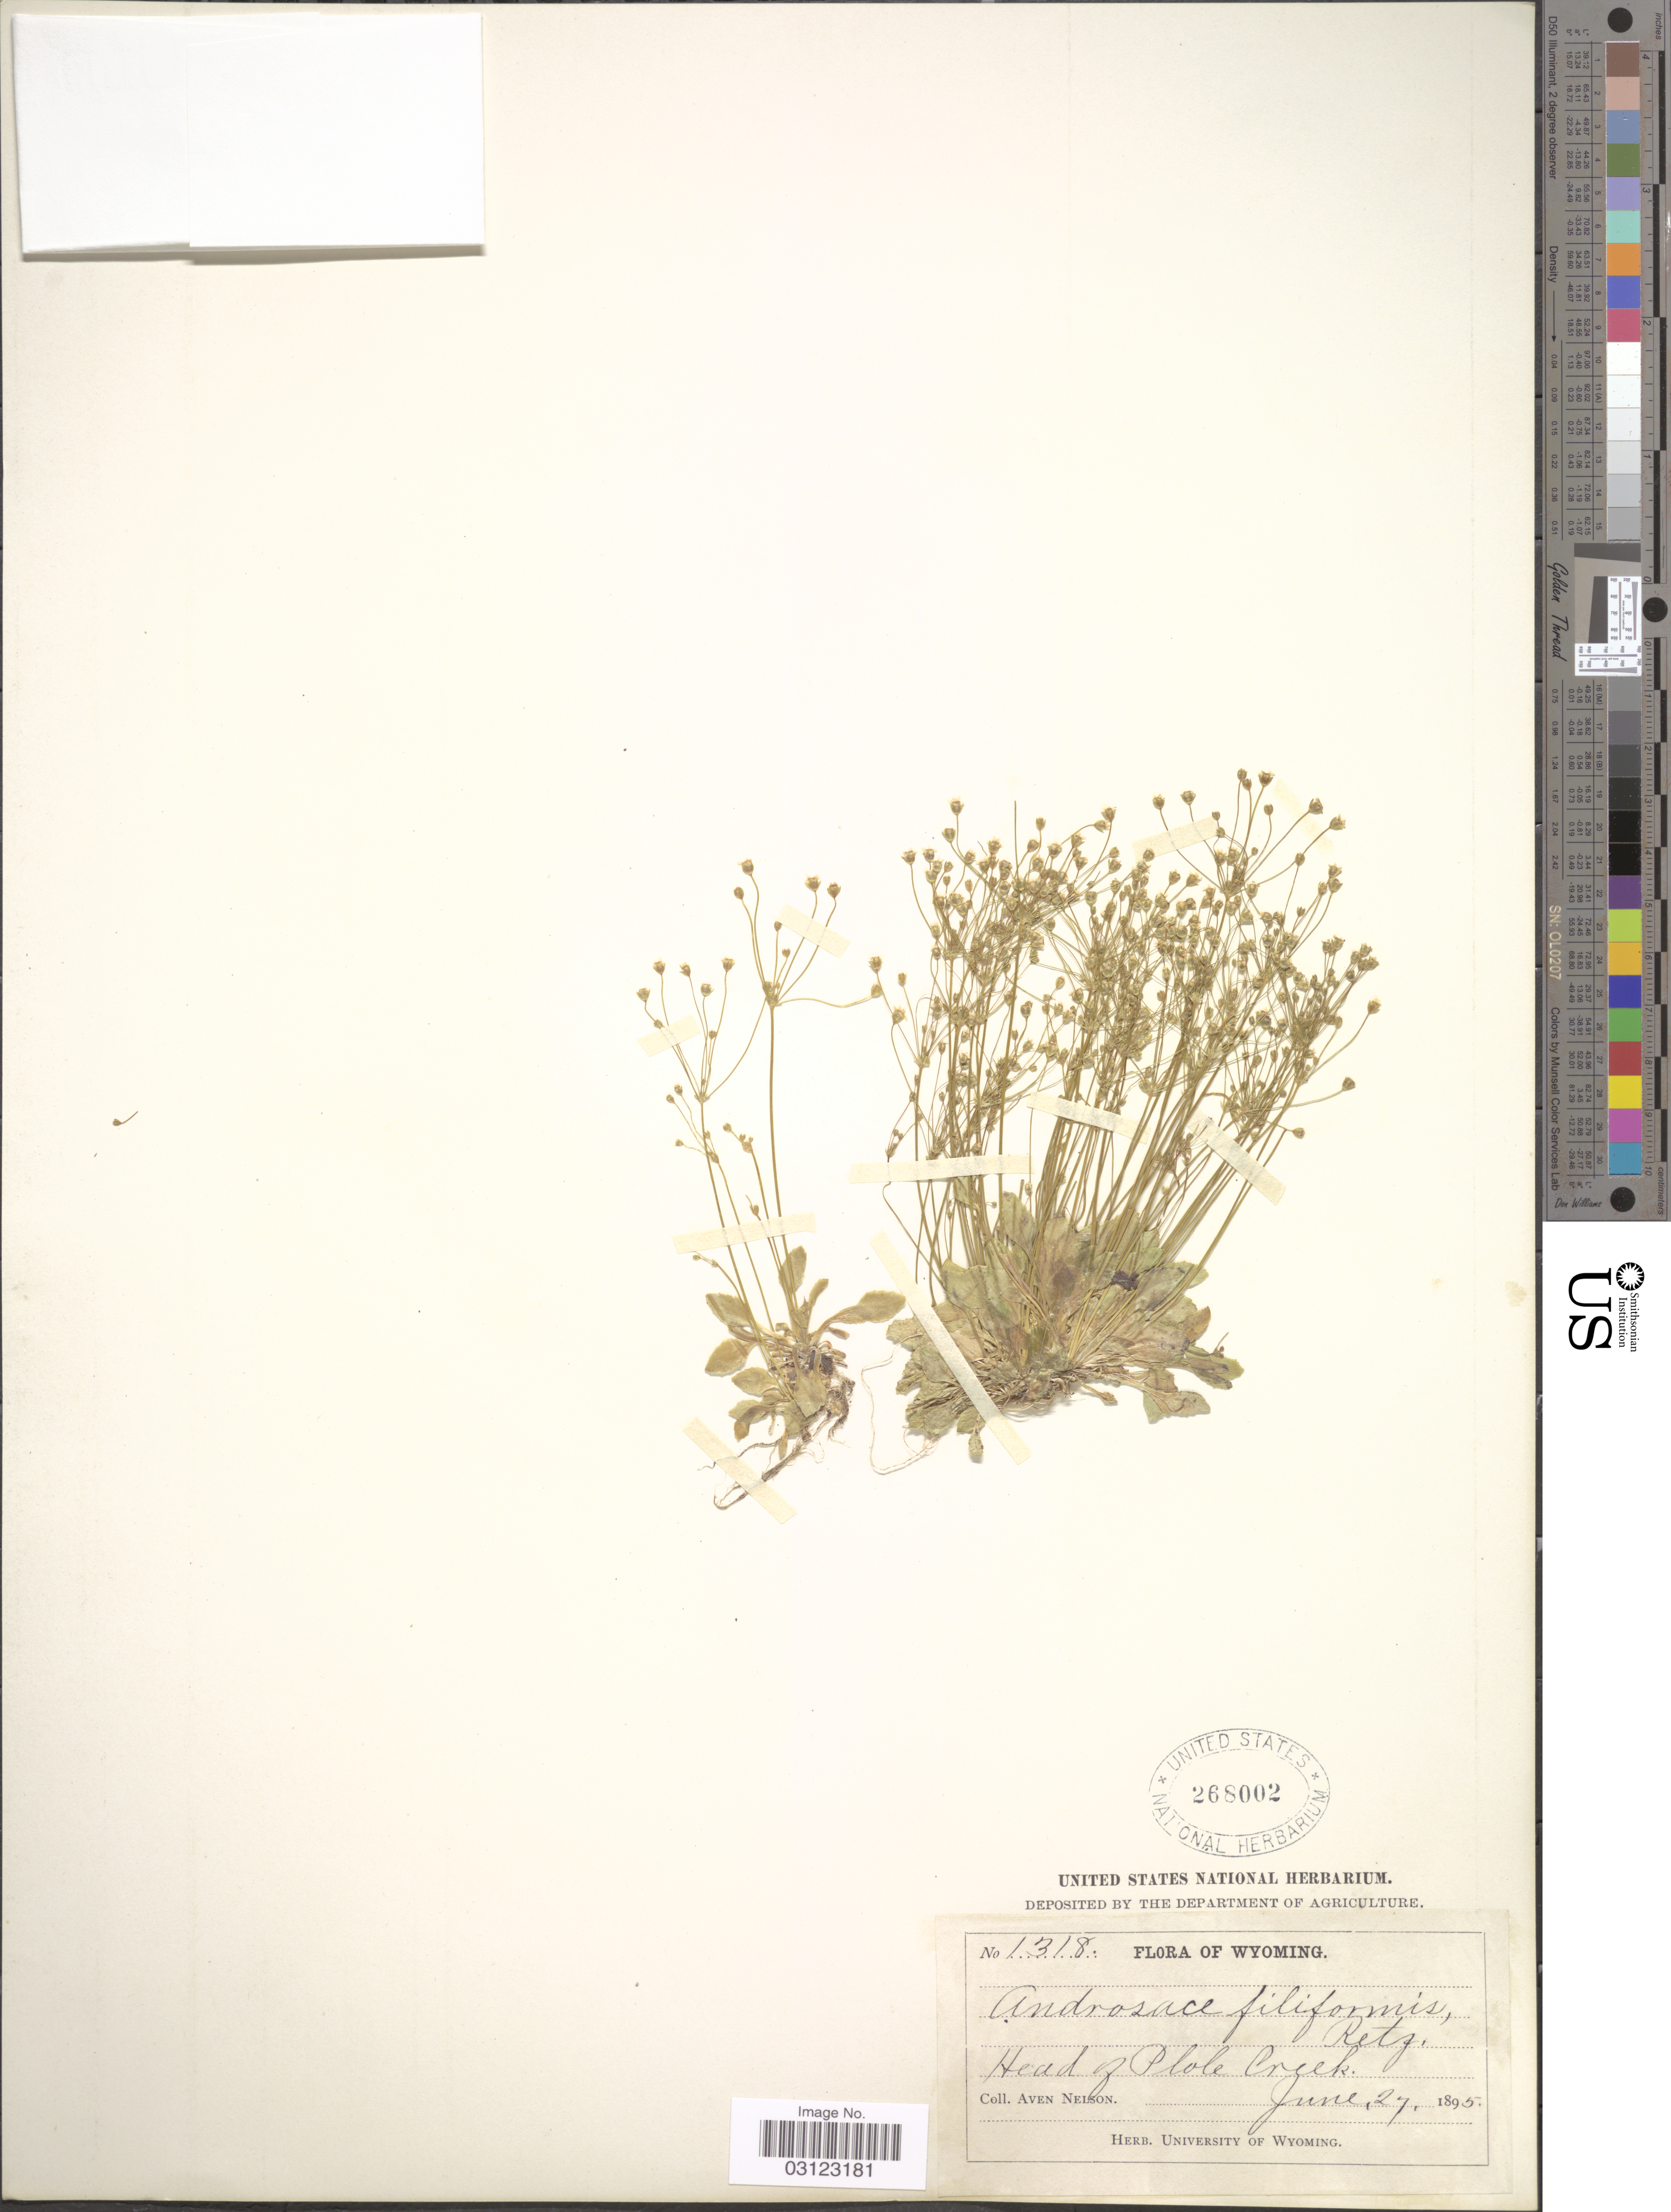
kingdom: Plantae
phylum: Tracheophyta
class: Magnoliopsida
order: Ericales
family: Primulaceae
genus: Androsace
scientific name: Androsace filiformis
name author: Retz.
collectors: A. Nelson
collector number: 1318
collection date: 1895-06-27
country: United States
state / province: Wyoming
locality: Head of Plole Creek.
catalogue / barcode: US 268002